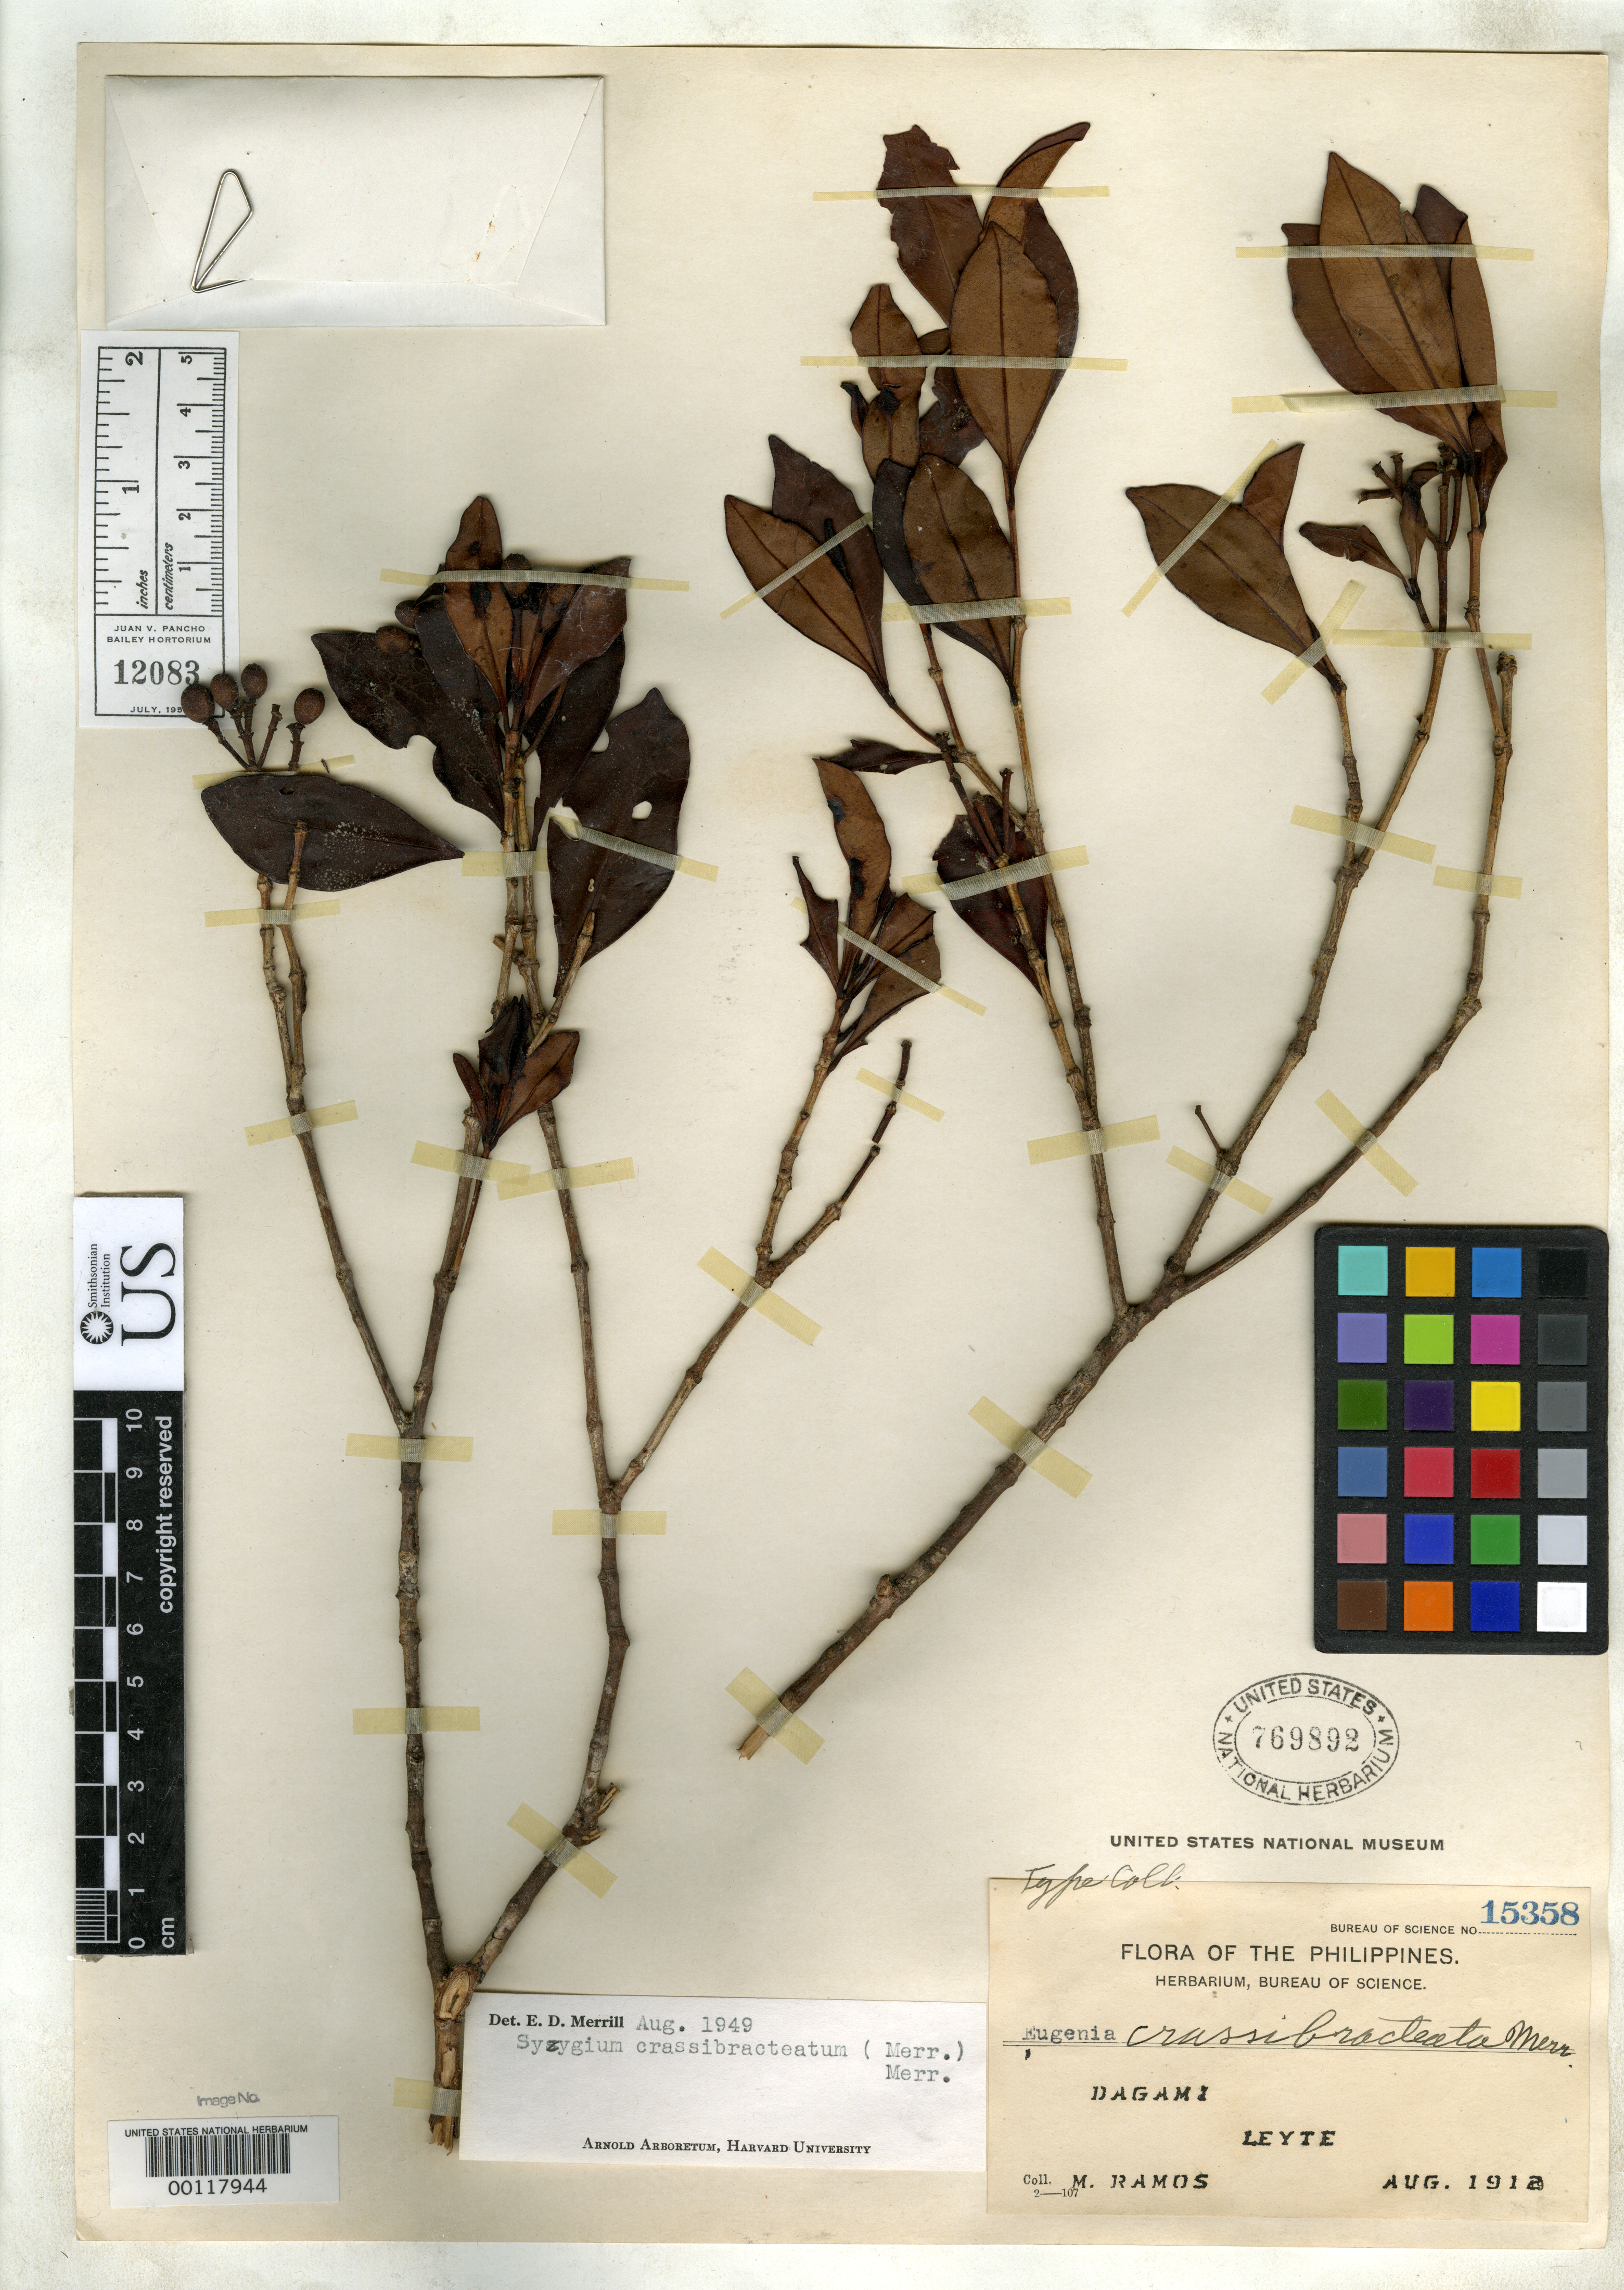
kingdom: Plantae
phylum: Tracheophyta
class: Magnoliopsida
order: Myrtales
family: Myrtaceae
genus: Eugenia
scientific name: Eugenia crassibracteata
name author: Merr.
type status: Isotype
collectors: M. Ramos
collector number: Bur. Sci. 15358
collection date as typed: Aug 1912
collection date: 1912-08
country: Philippines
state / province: Eastern Visayas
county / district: Leyte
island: Leyte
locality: Dagami.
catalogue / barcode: US 769892